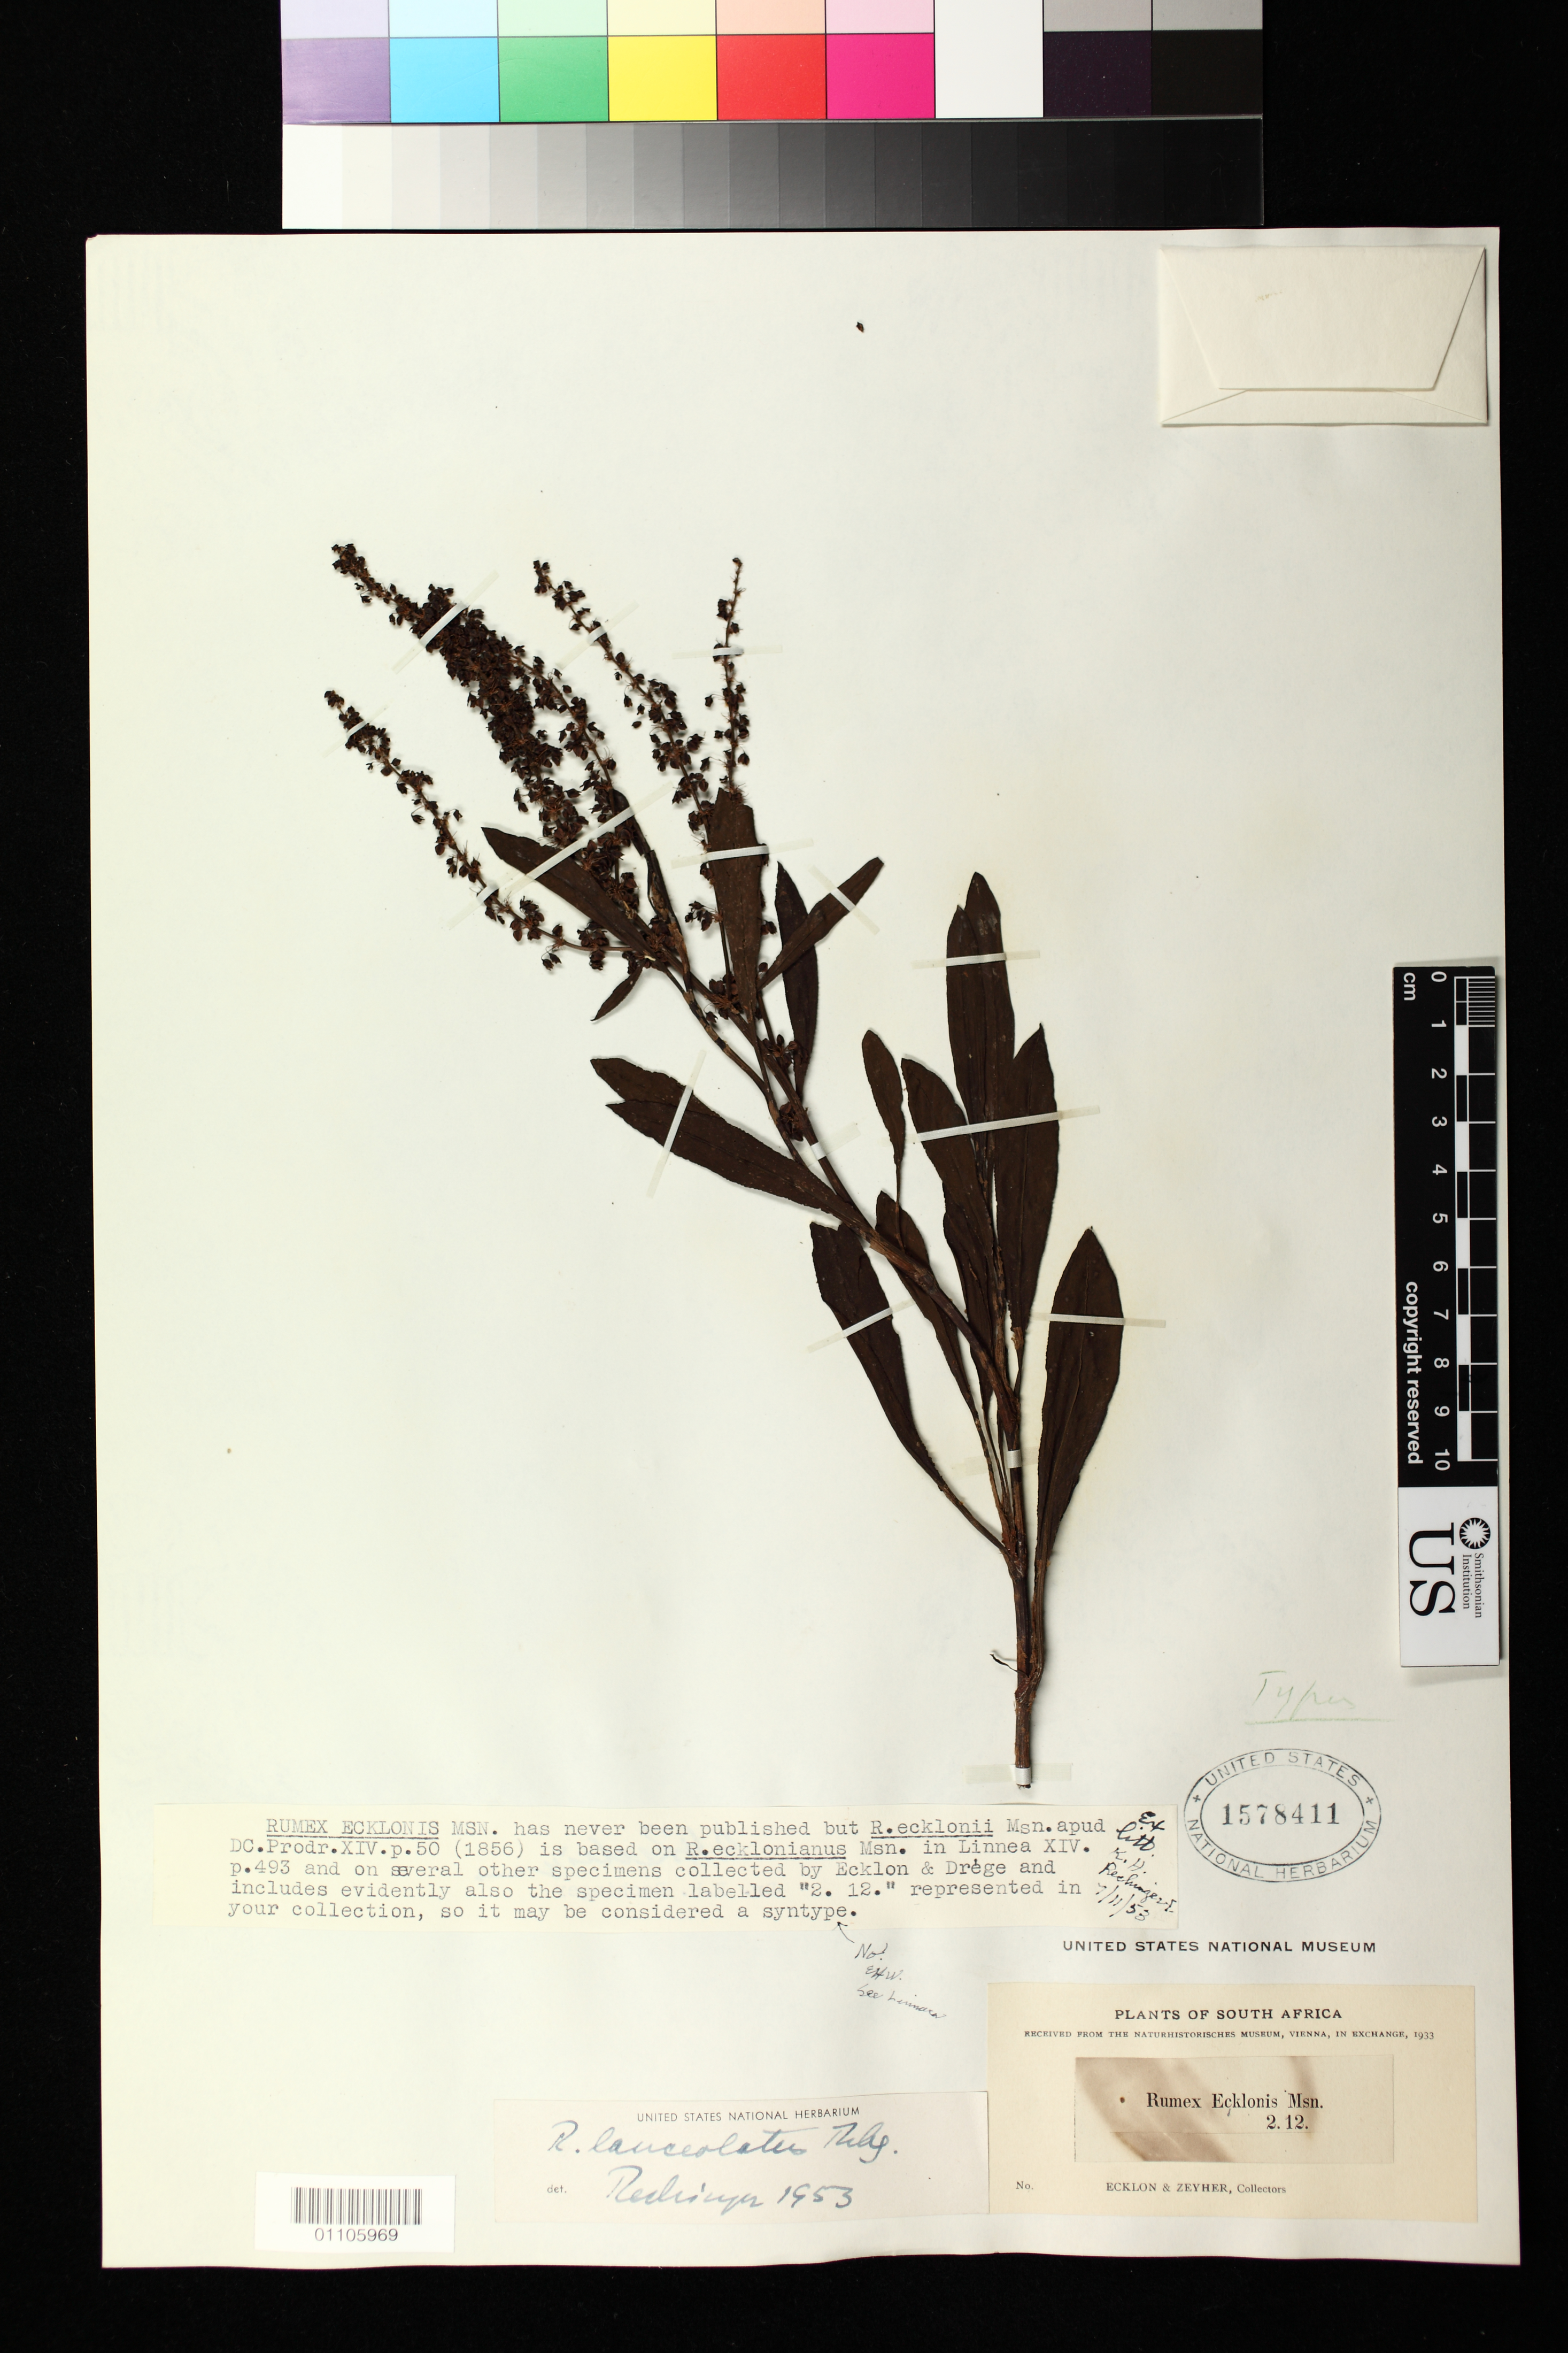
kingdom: Plantae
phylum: Tracheophyta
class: Magnoliopsida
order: Caryophyllales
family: Polygonaceae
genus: Rumex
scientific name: Rumex ecklonianus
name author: Meisn.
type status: Possible Syntype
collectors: C. F. Ecklon & C. Zeyher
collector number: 2. 12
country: South Africa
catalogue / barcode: US 1578411